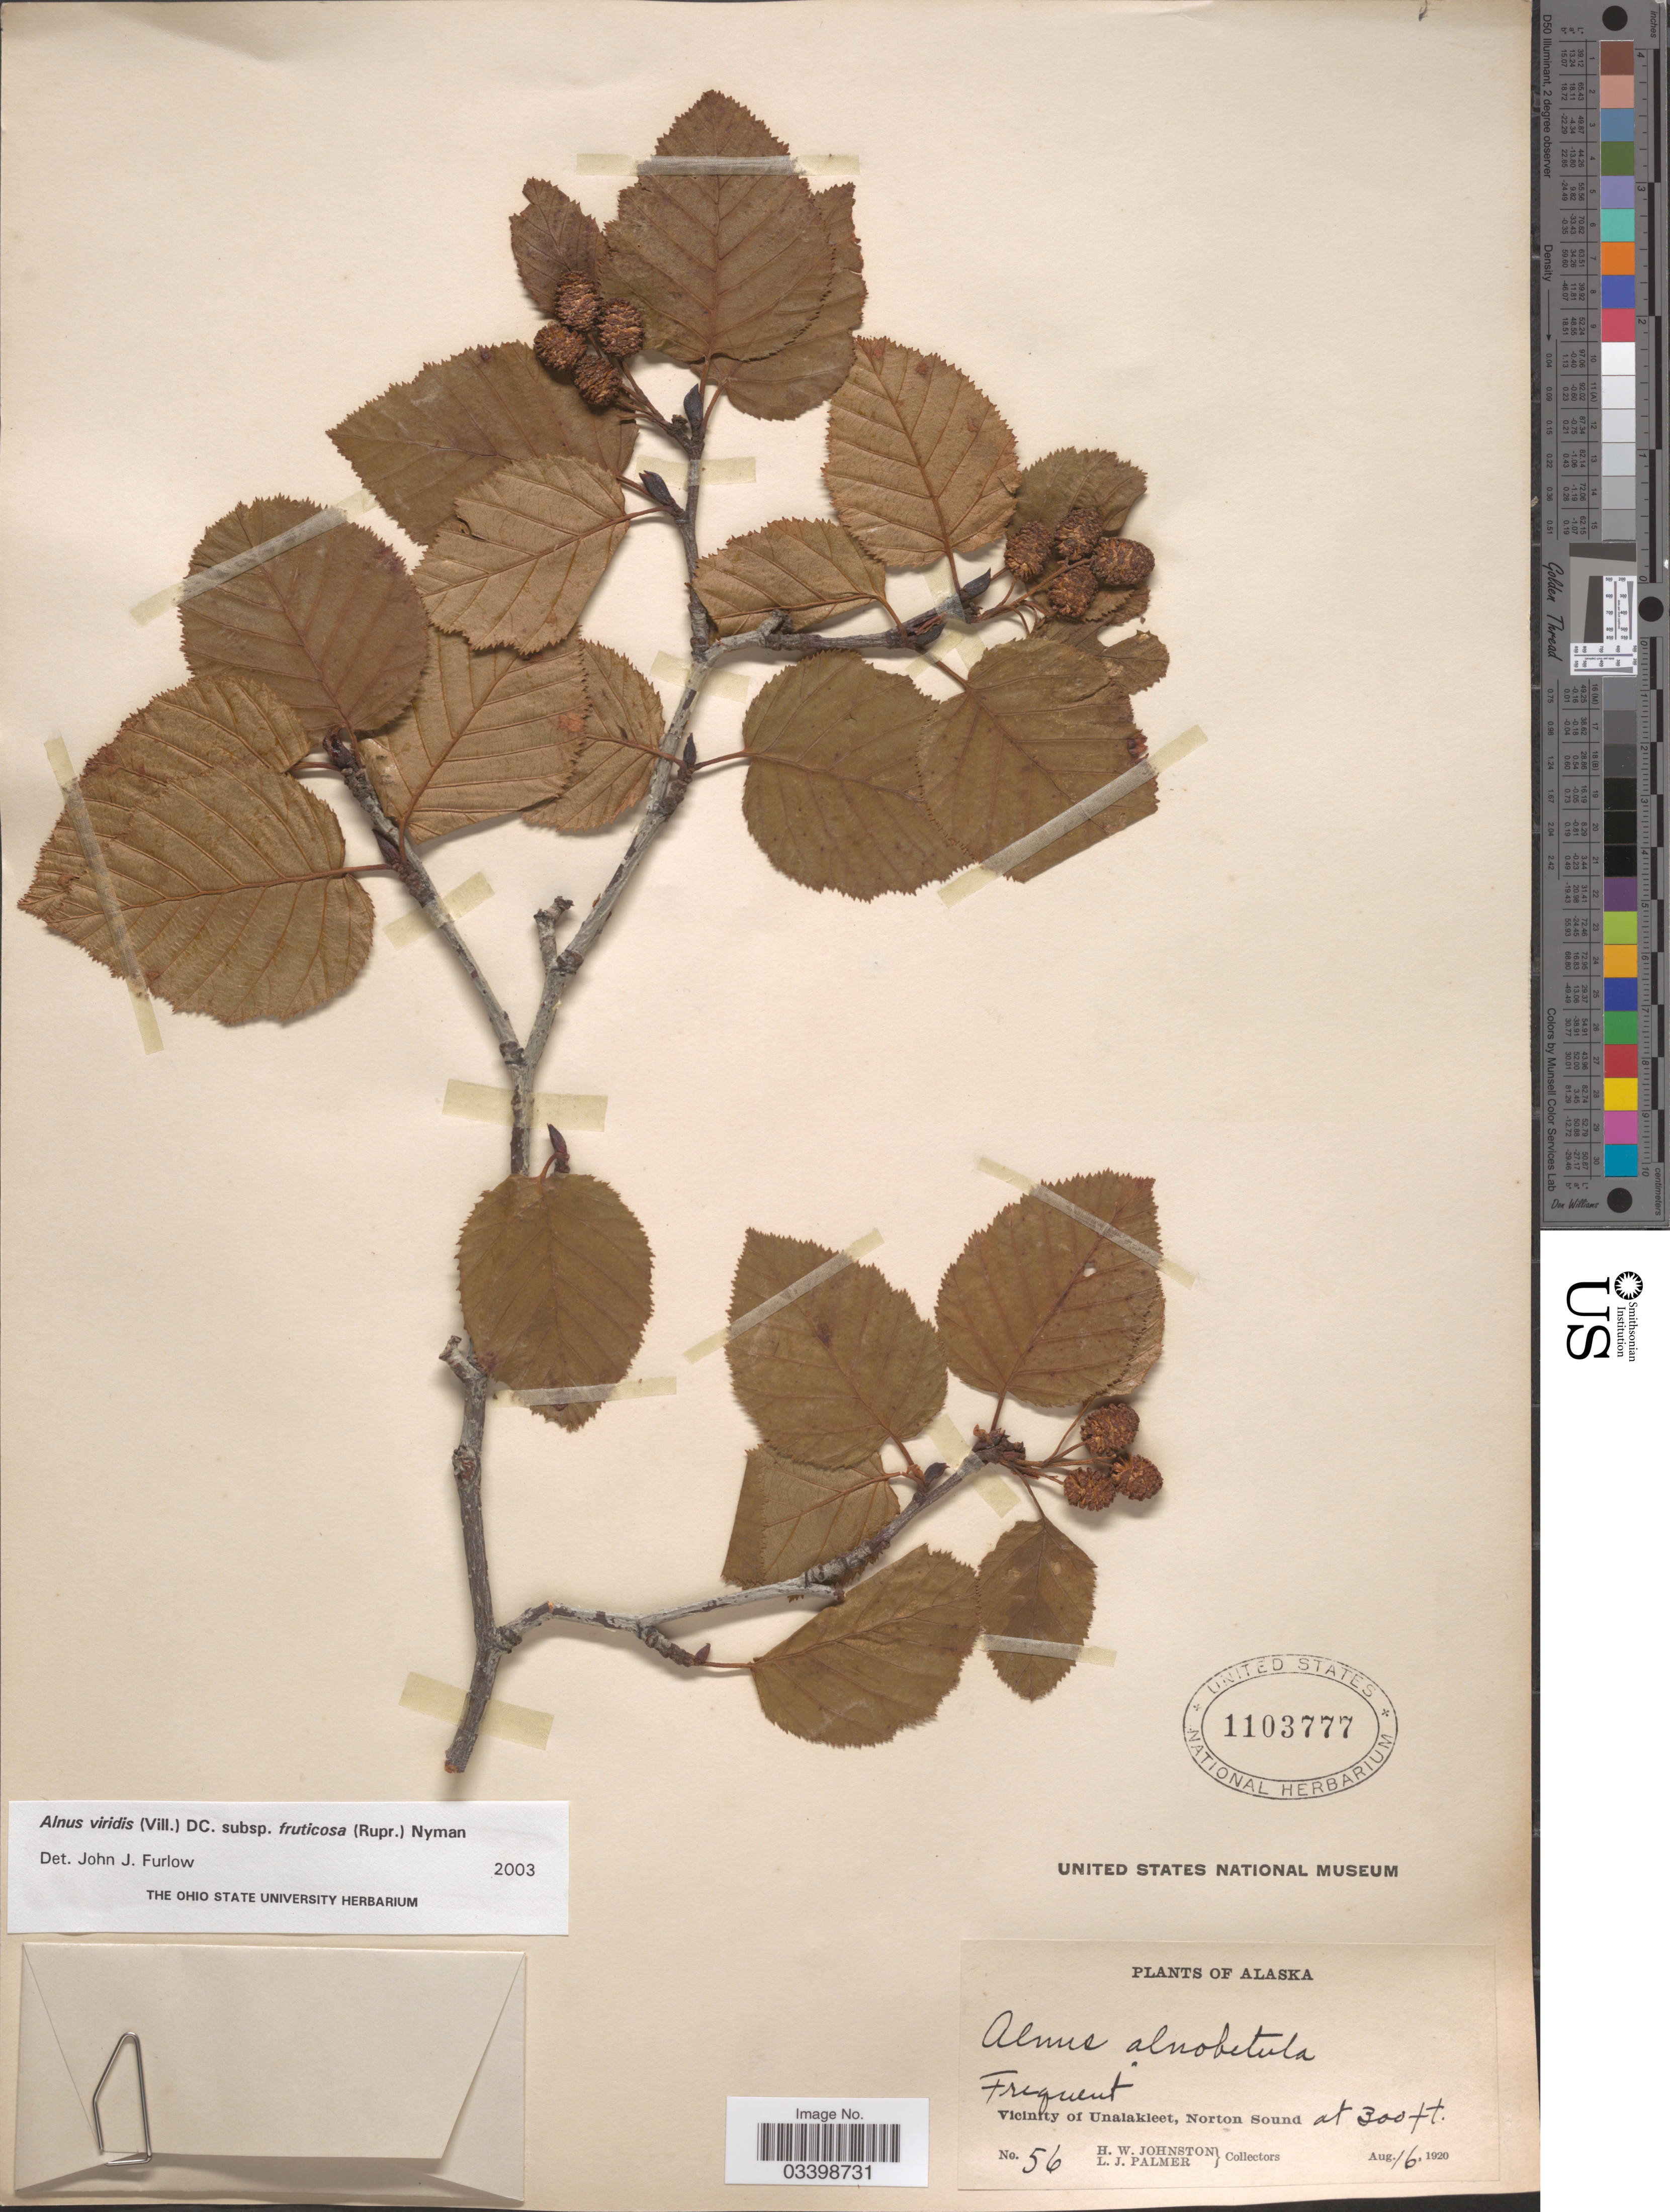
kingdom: Plantae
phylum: Tracheophyta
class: Magnoliopsida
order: Fagales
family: Betulaceae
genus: Alnus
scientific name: Alnus viridis subsp. fruticosa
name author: (Rupr.) Nyman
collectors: H. W. Johnston & L. J. Palmer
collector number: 56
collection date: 1920-08-16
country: United States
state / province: Alaska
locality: Vicinity of Unalakleet, Norton Sound.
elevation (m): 91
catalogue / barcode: US 1103777